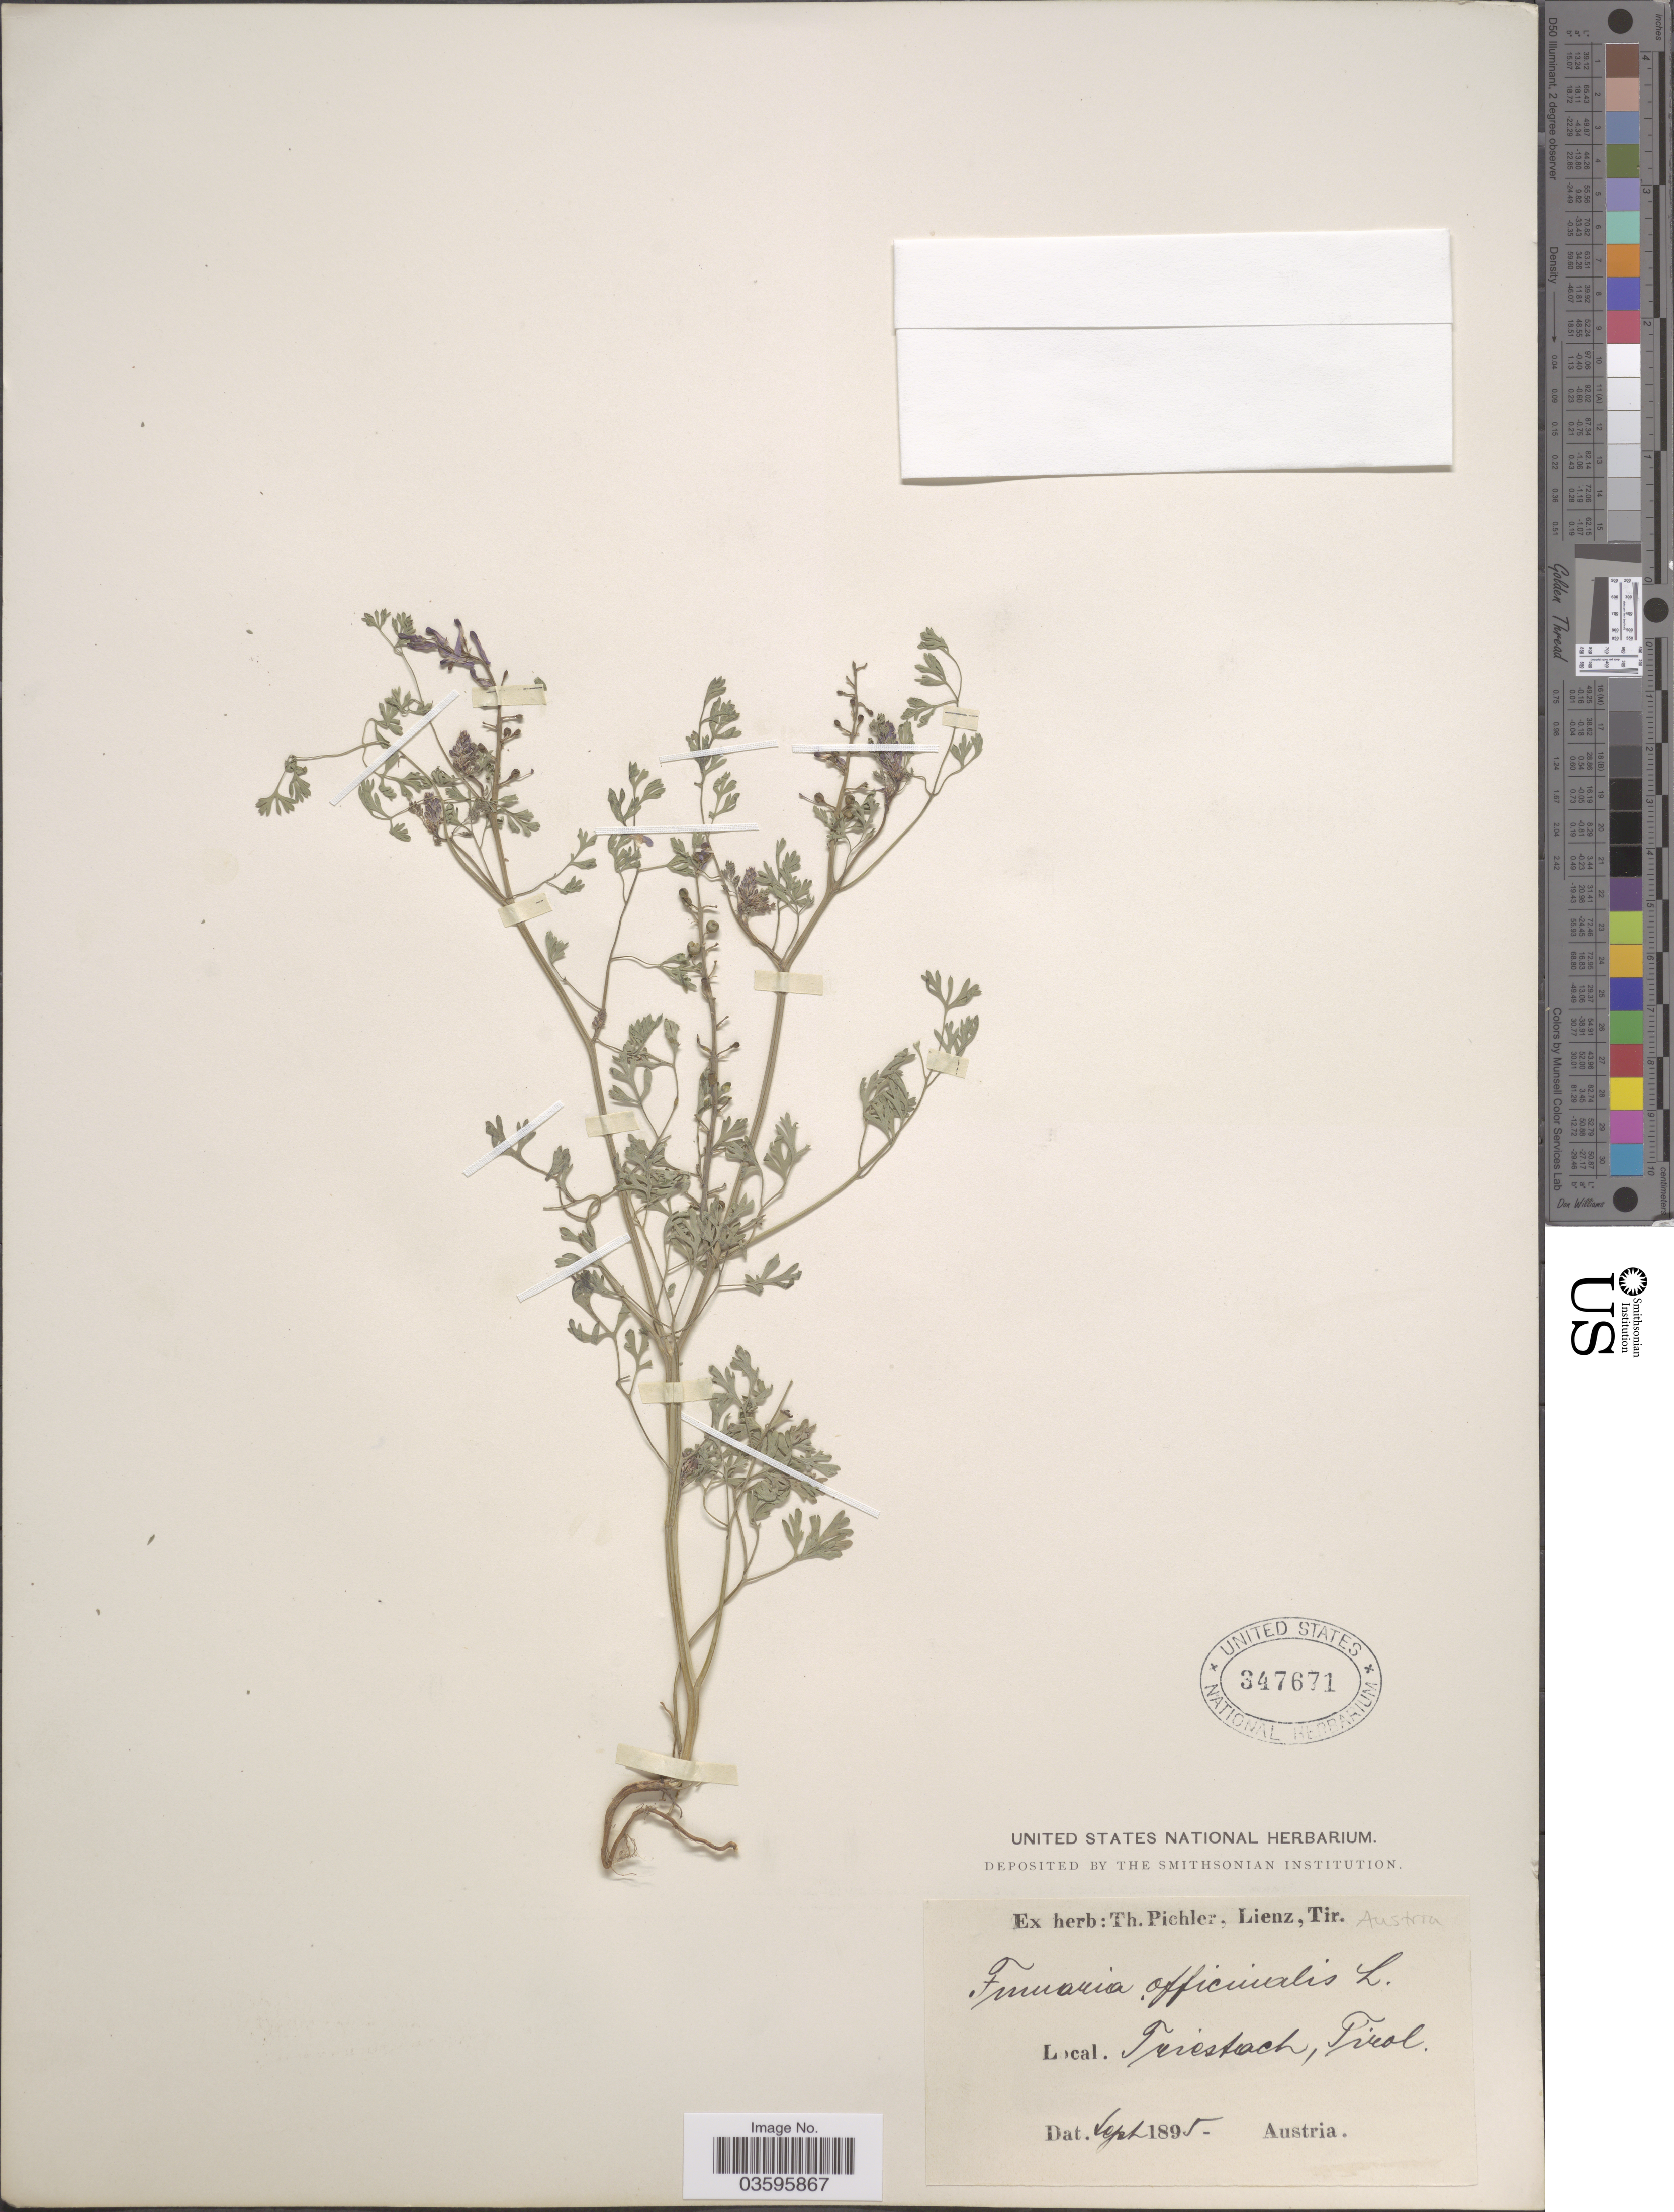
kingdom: Plantae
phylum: Tracheophyta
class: Magnoliopsida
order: Ranunculales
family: Papaveraceae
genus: Fumaria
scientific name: Fumaria officinalis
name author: L.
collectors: ex herb. T. Pichler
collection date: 1895-09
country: Austria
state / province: Tirol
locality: Triestach.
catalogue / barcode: US 347671